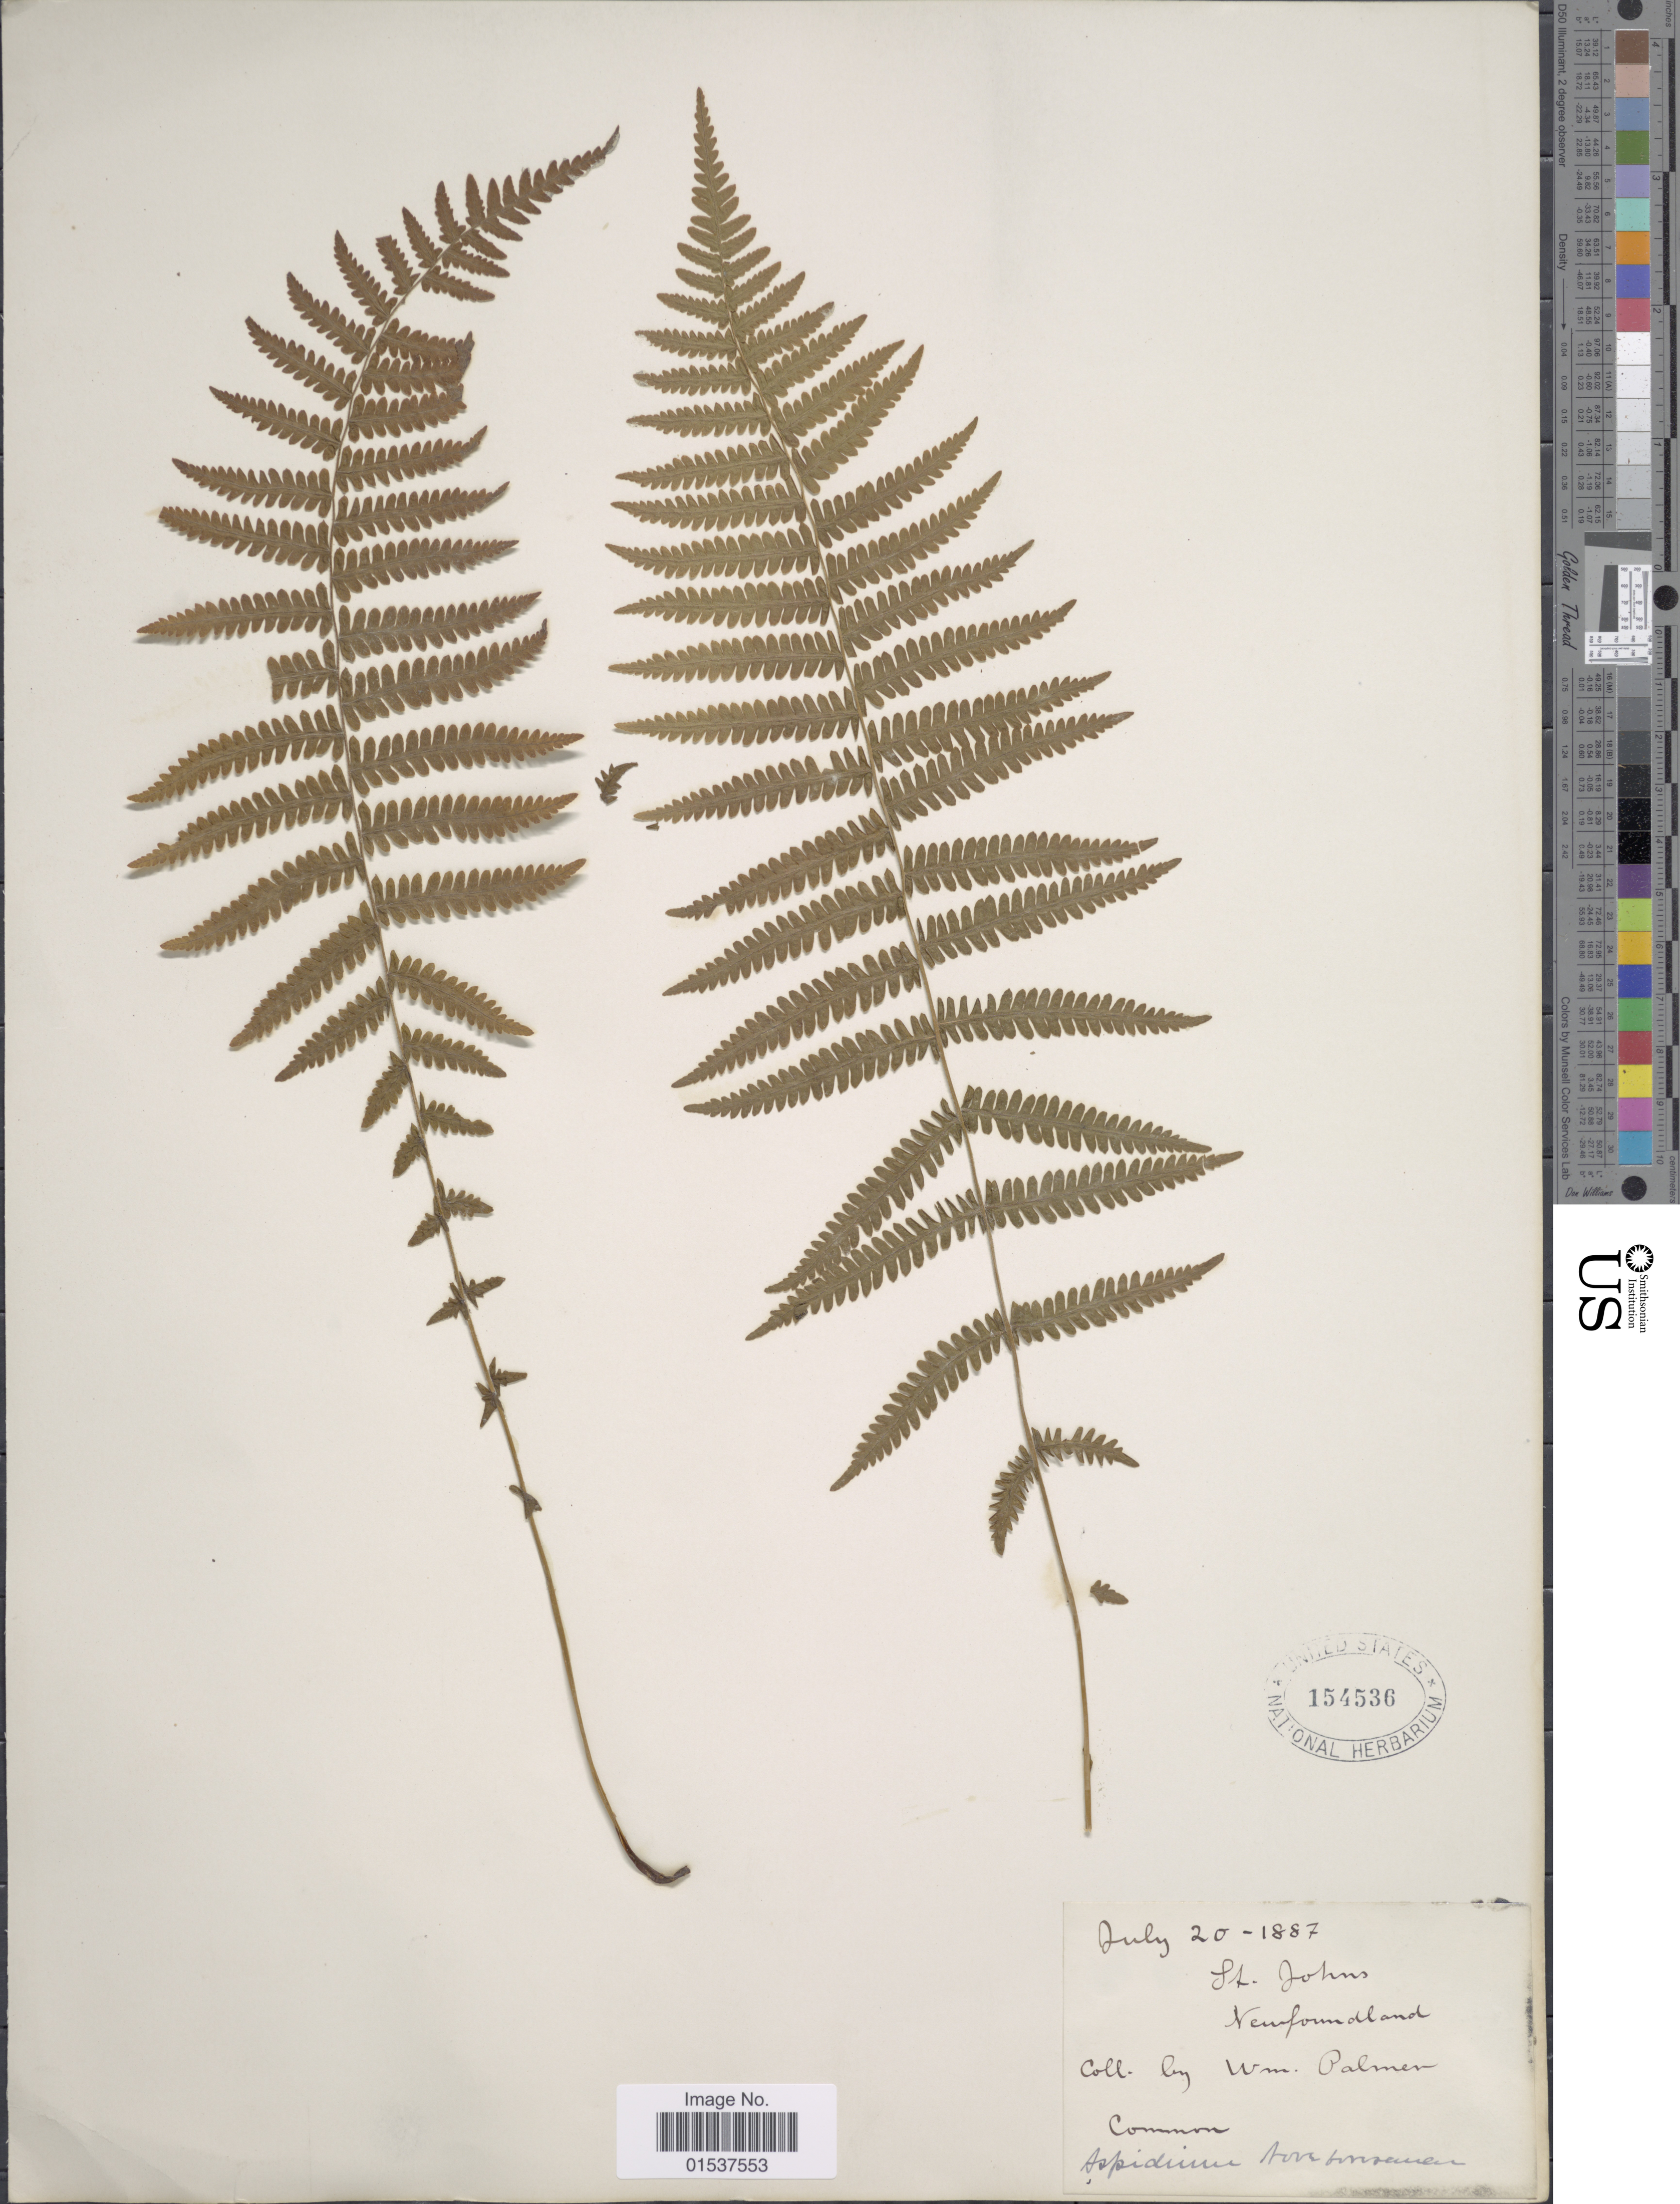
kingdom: Plantae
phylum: Tracheophyta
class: Polypodiopsida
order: Polypodiales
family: Thelypteridaceae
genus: Parathelypteris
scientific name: Parathelypteris noveboracensis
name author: (L.) Ching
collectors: W. Palmer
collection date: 1887-07-20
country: Canada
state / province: Newfoundland and Labrador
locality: St. Johns, Newfoundland.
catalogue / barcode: US 154536